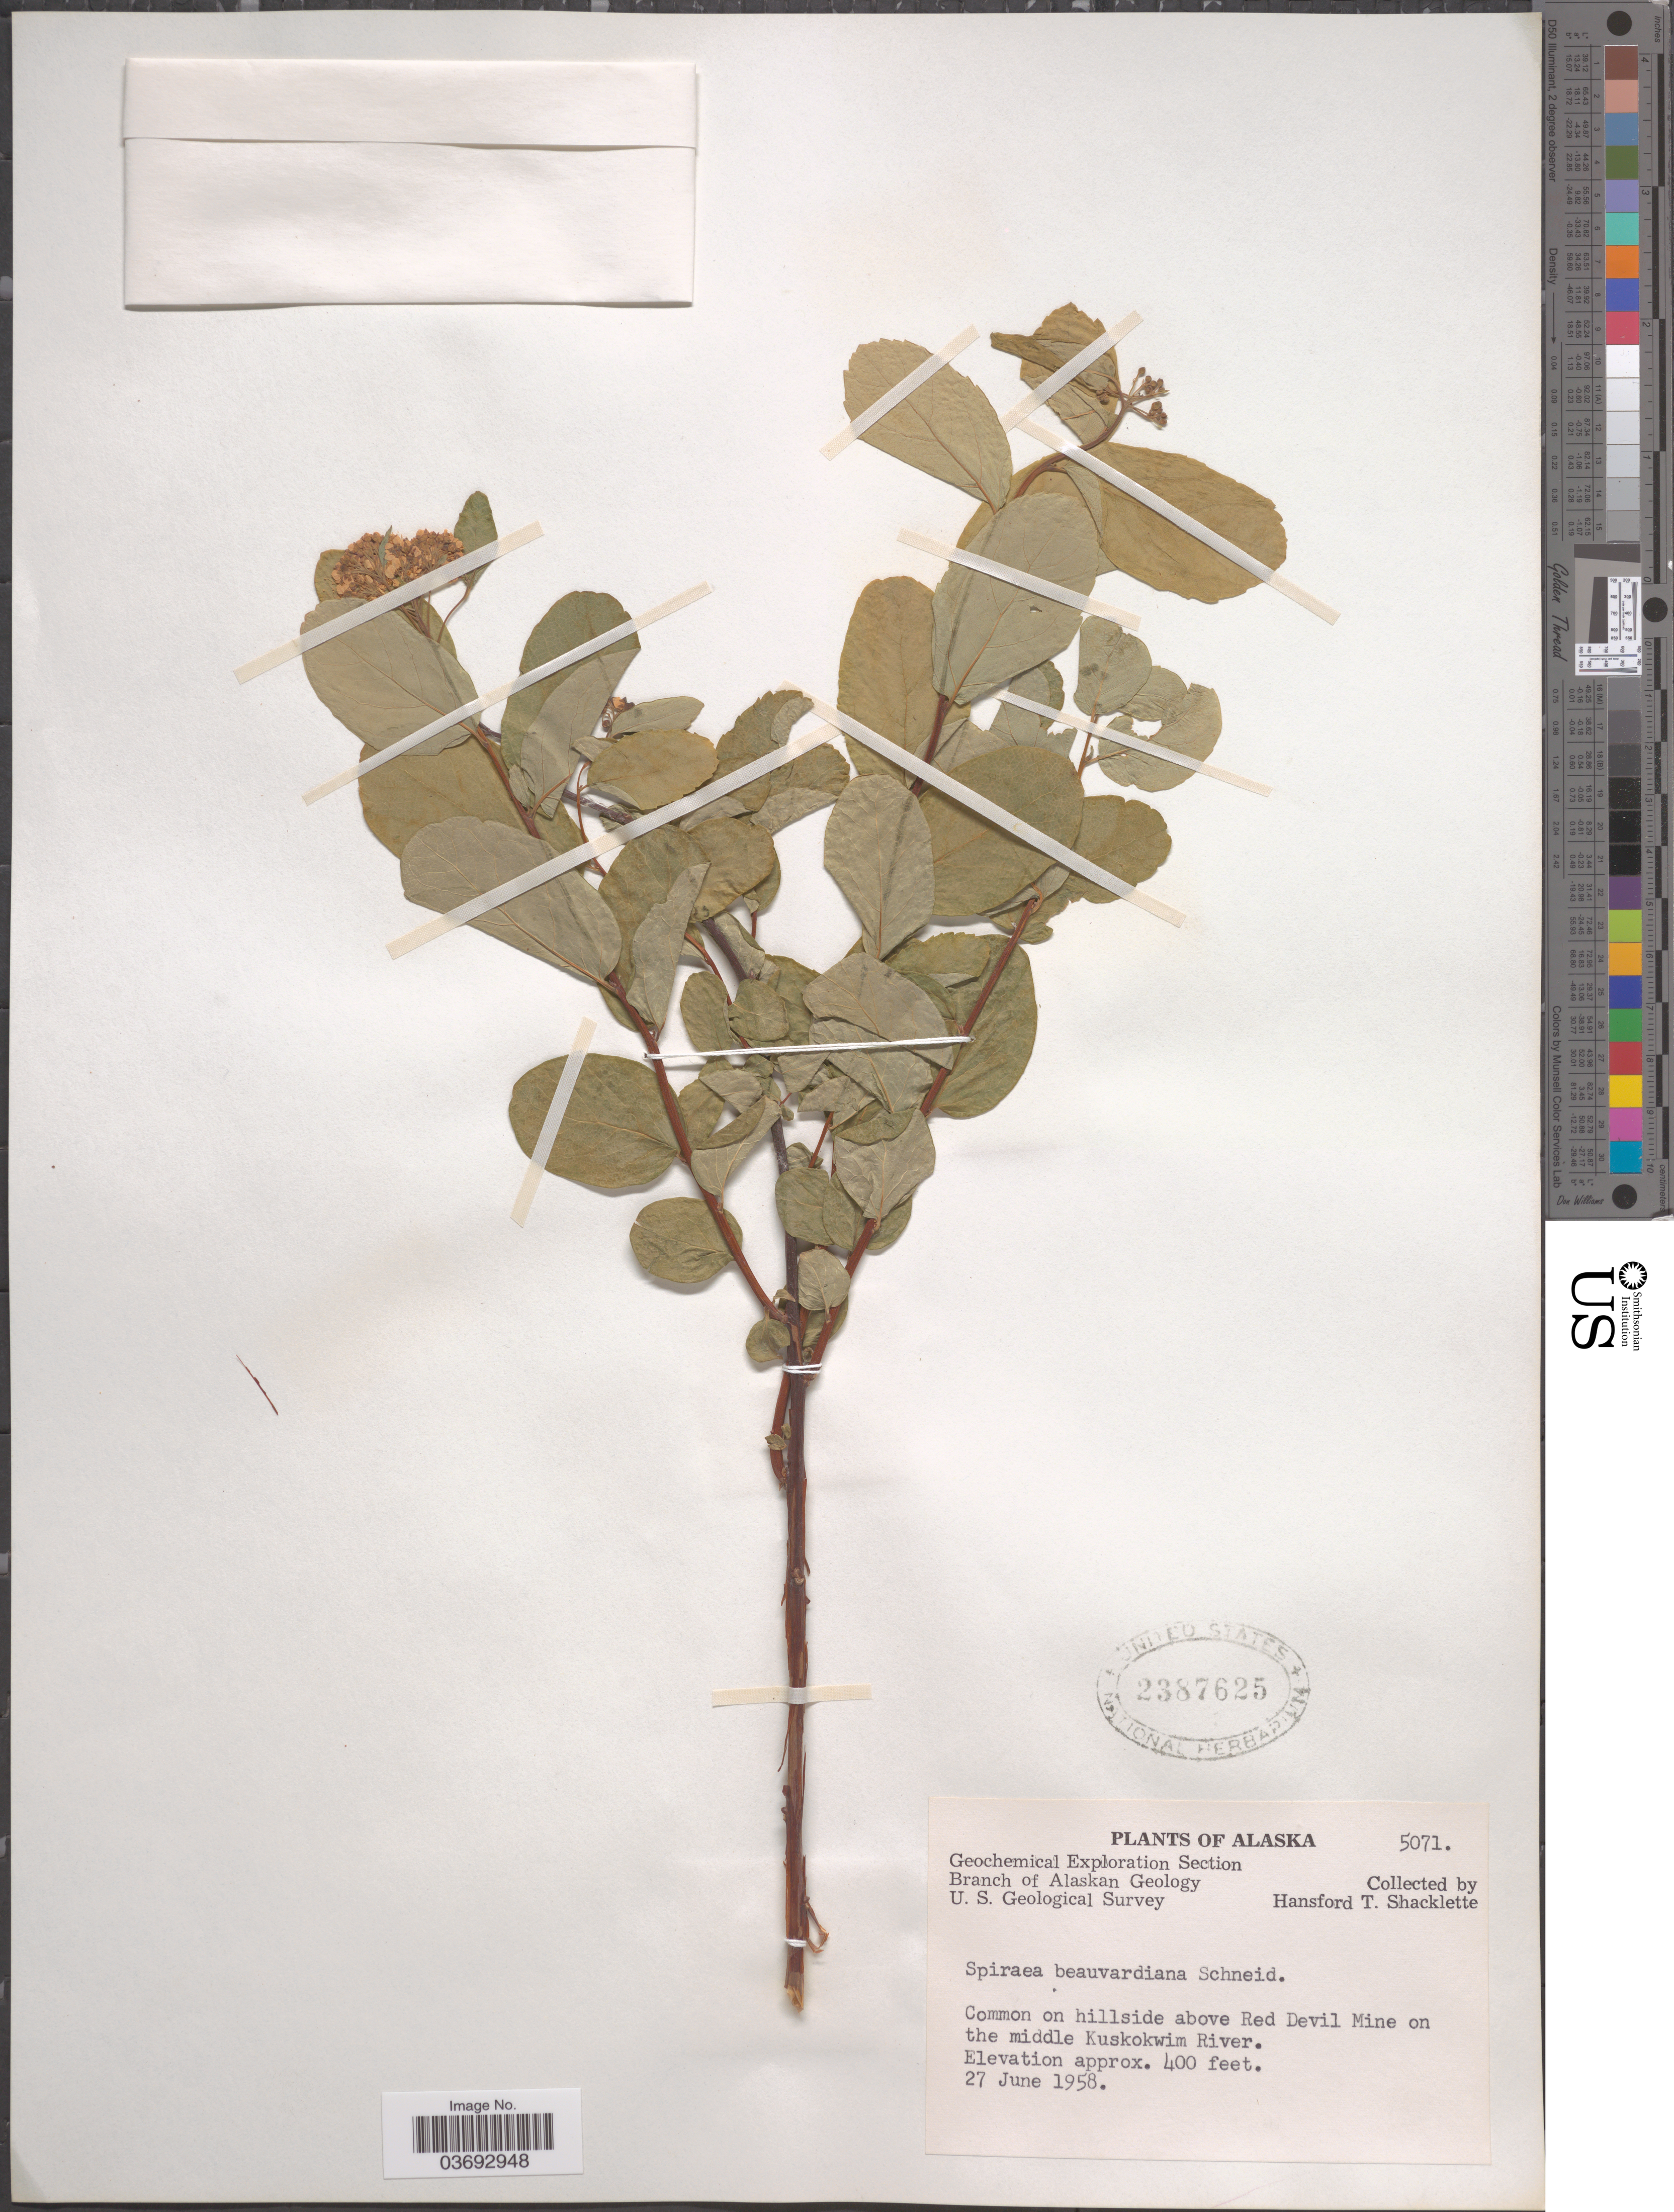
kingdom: Plantae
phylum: Tracheophyta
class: Magnoliopsida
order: Rosales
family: Rosaceae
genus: Spiraea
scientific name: Spiraea stevenii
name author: (C.K. Schneid.) Rydb.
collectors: H. Shacklette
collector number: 5071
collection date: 1958-06-27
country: United States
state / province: Alaska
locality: On hillside above Red Devil Mine on the middle Kuskokwim River.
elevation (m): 122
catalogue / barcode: US 2387625